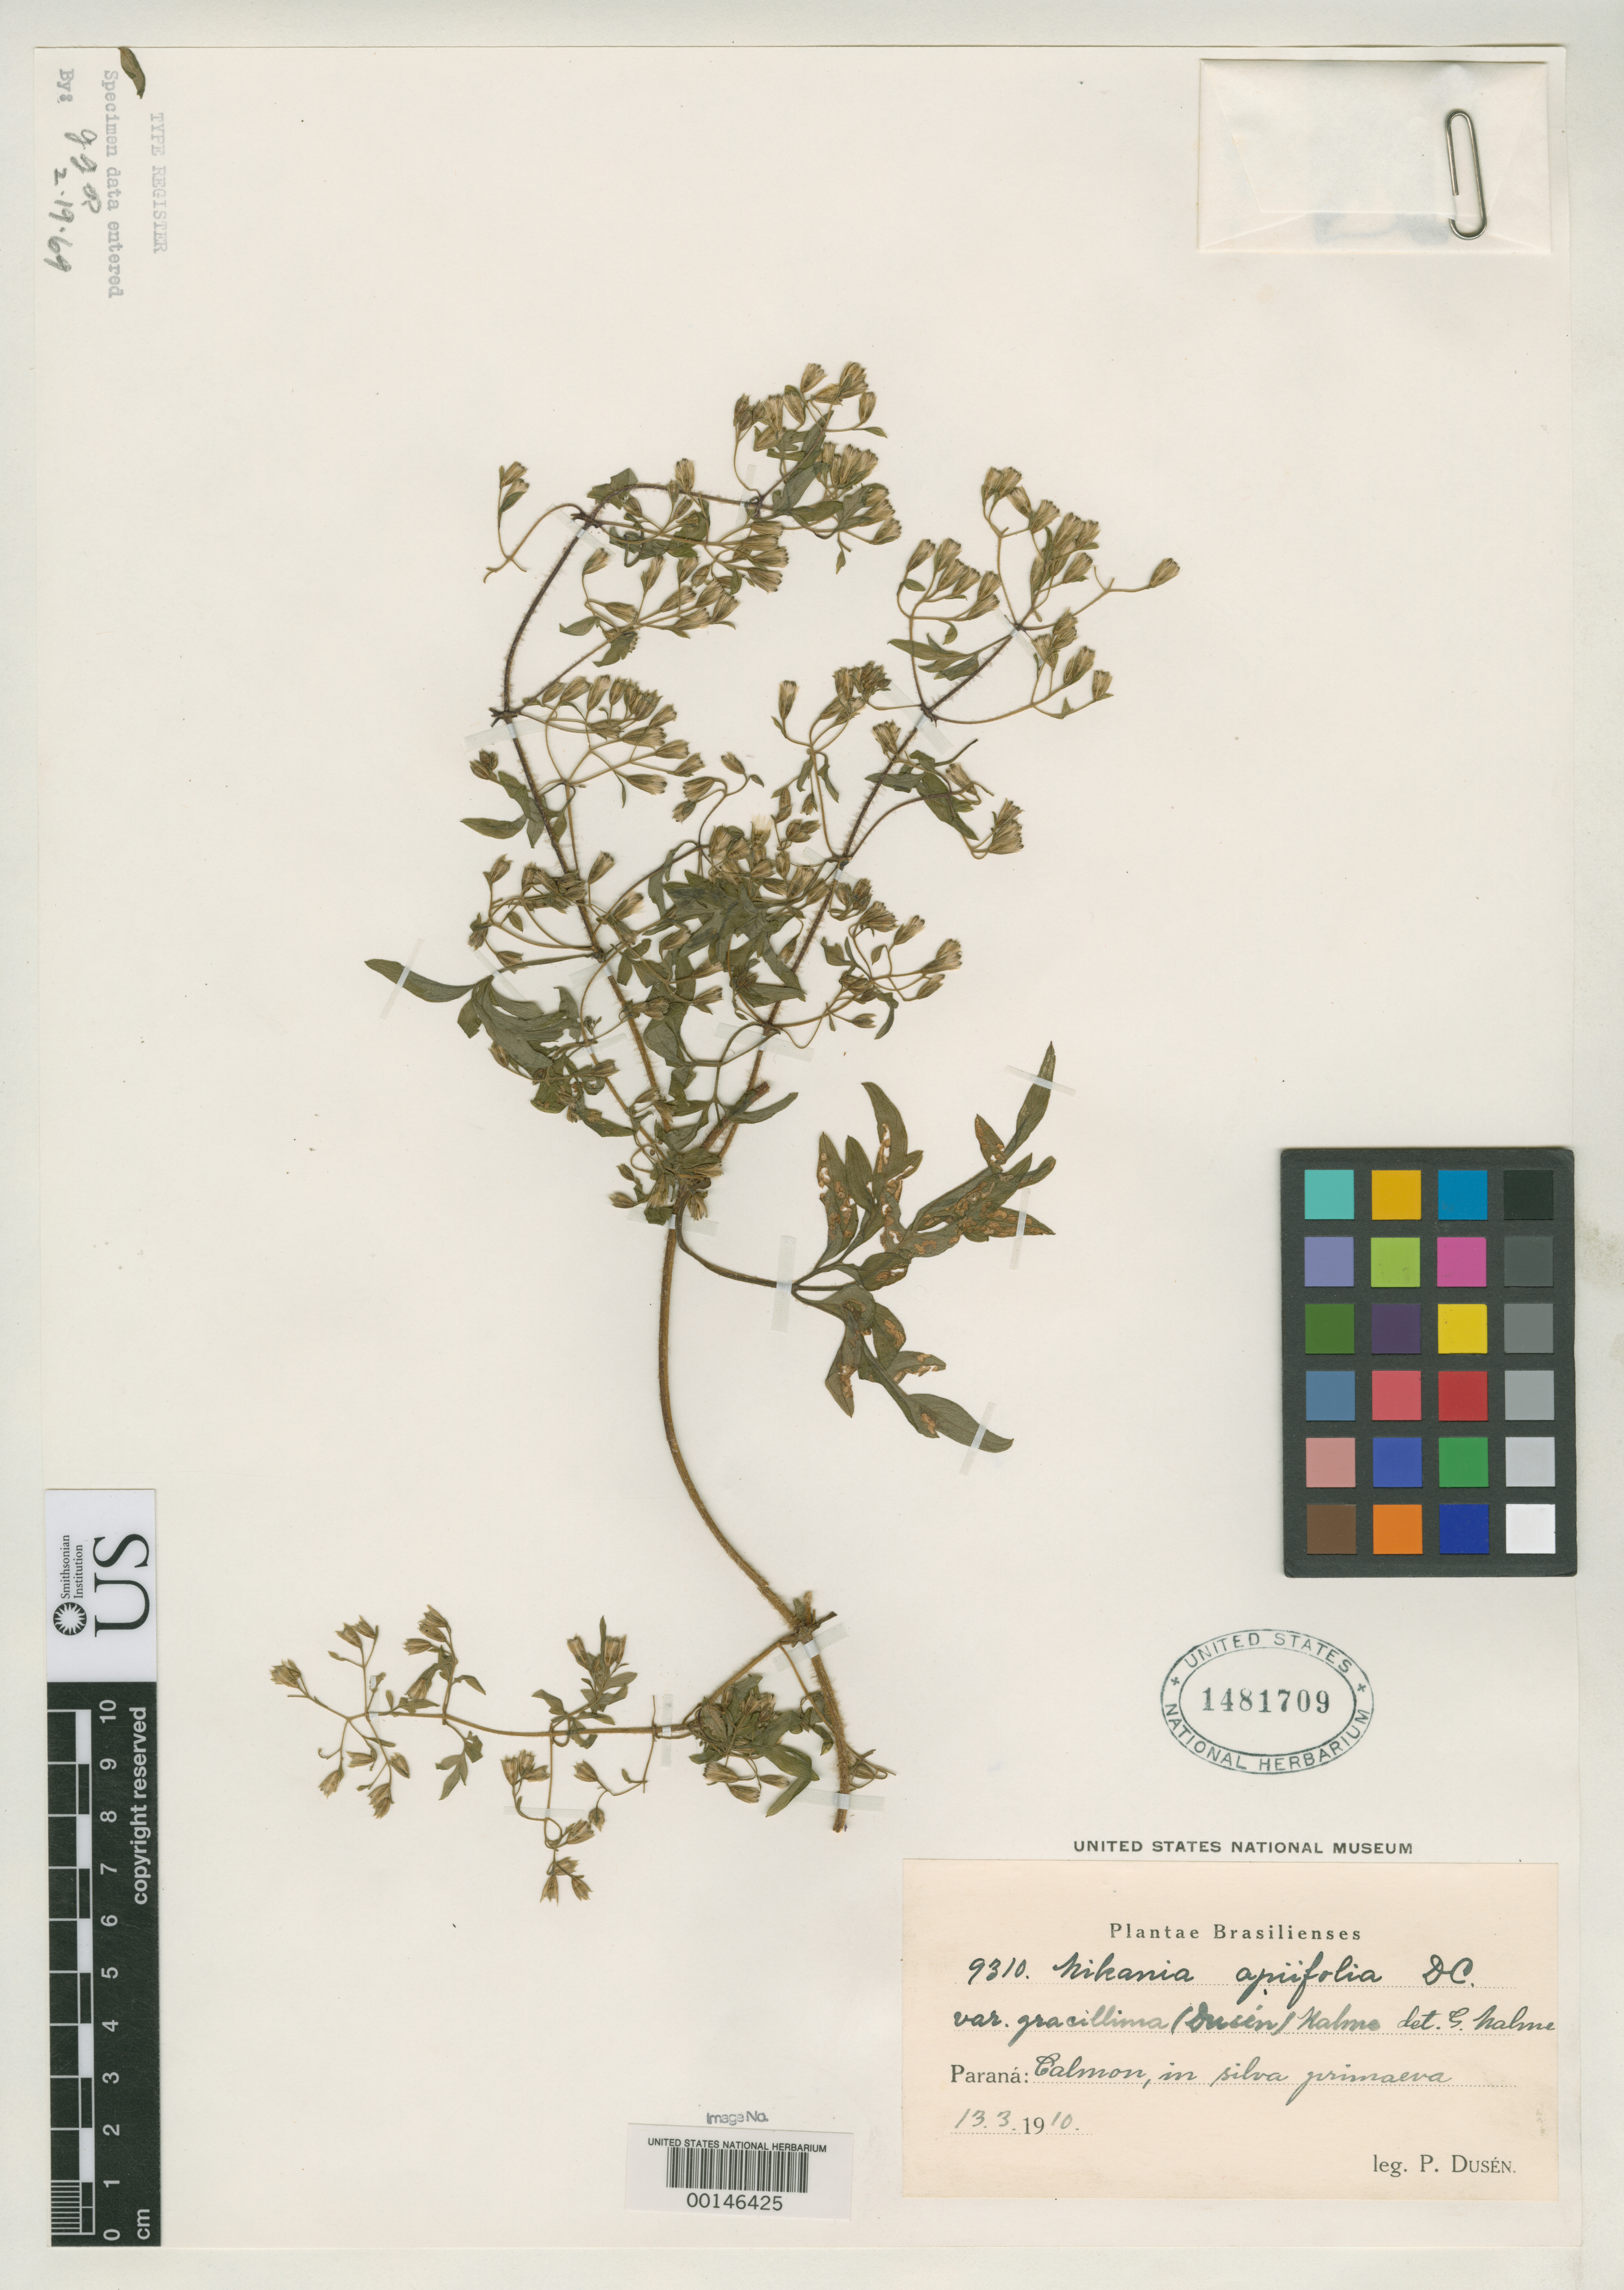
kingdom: Plantae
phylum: Tracheophyta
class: Magnoliopsida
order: Asterales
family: Asteraceae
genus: Mikania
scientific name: Mikania apiifolia var. gracillima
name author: Malme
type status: Isotype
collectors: P. Dusén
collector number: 9310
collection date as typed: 13 Mar 1910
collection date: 1910-03-13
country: Brazil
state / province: Paraná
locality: Calmon.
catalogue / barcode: US 1481709